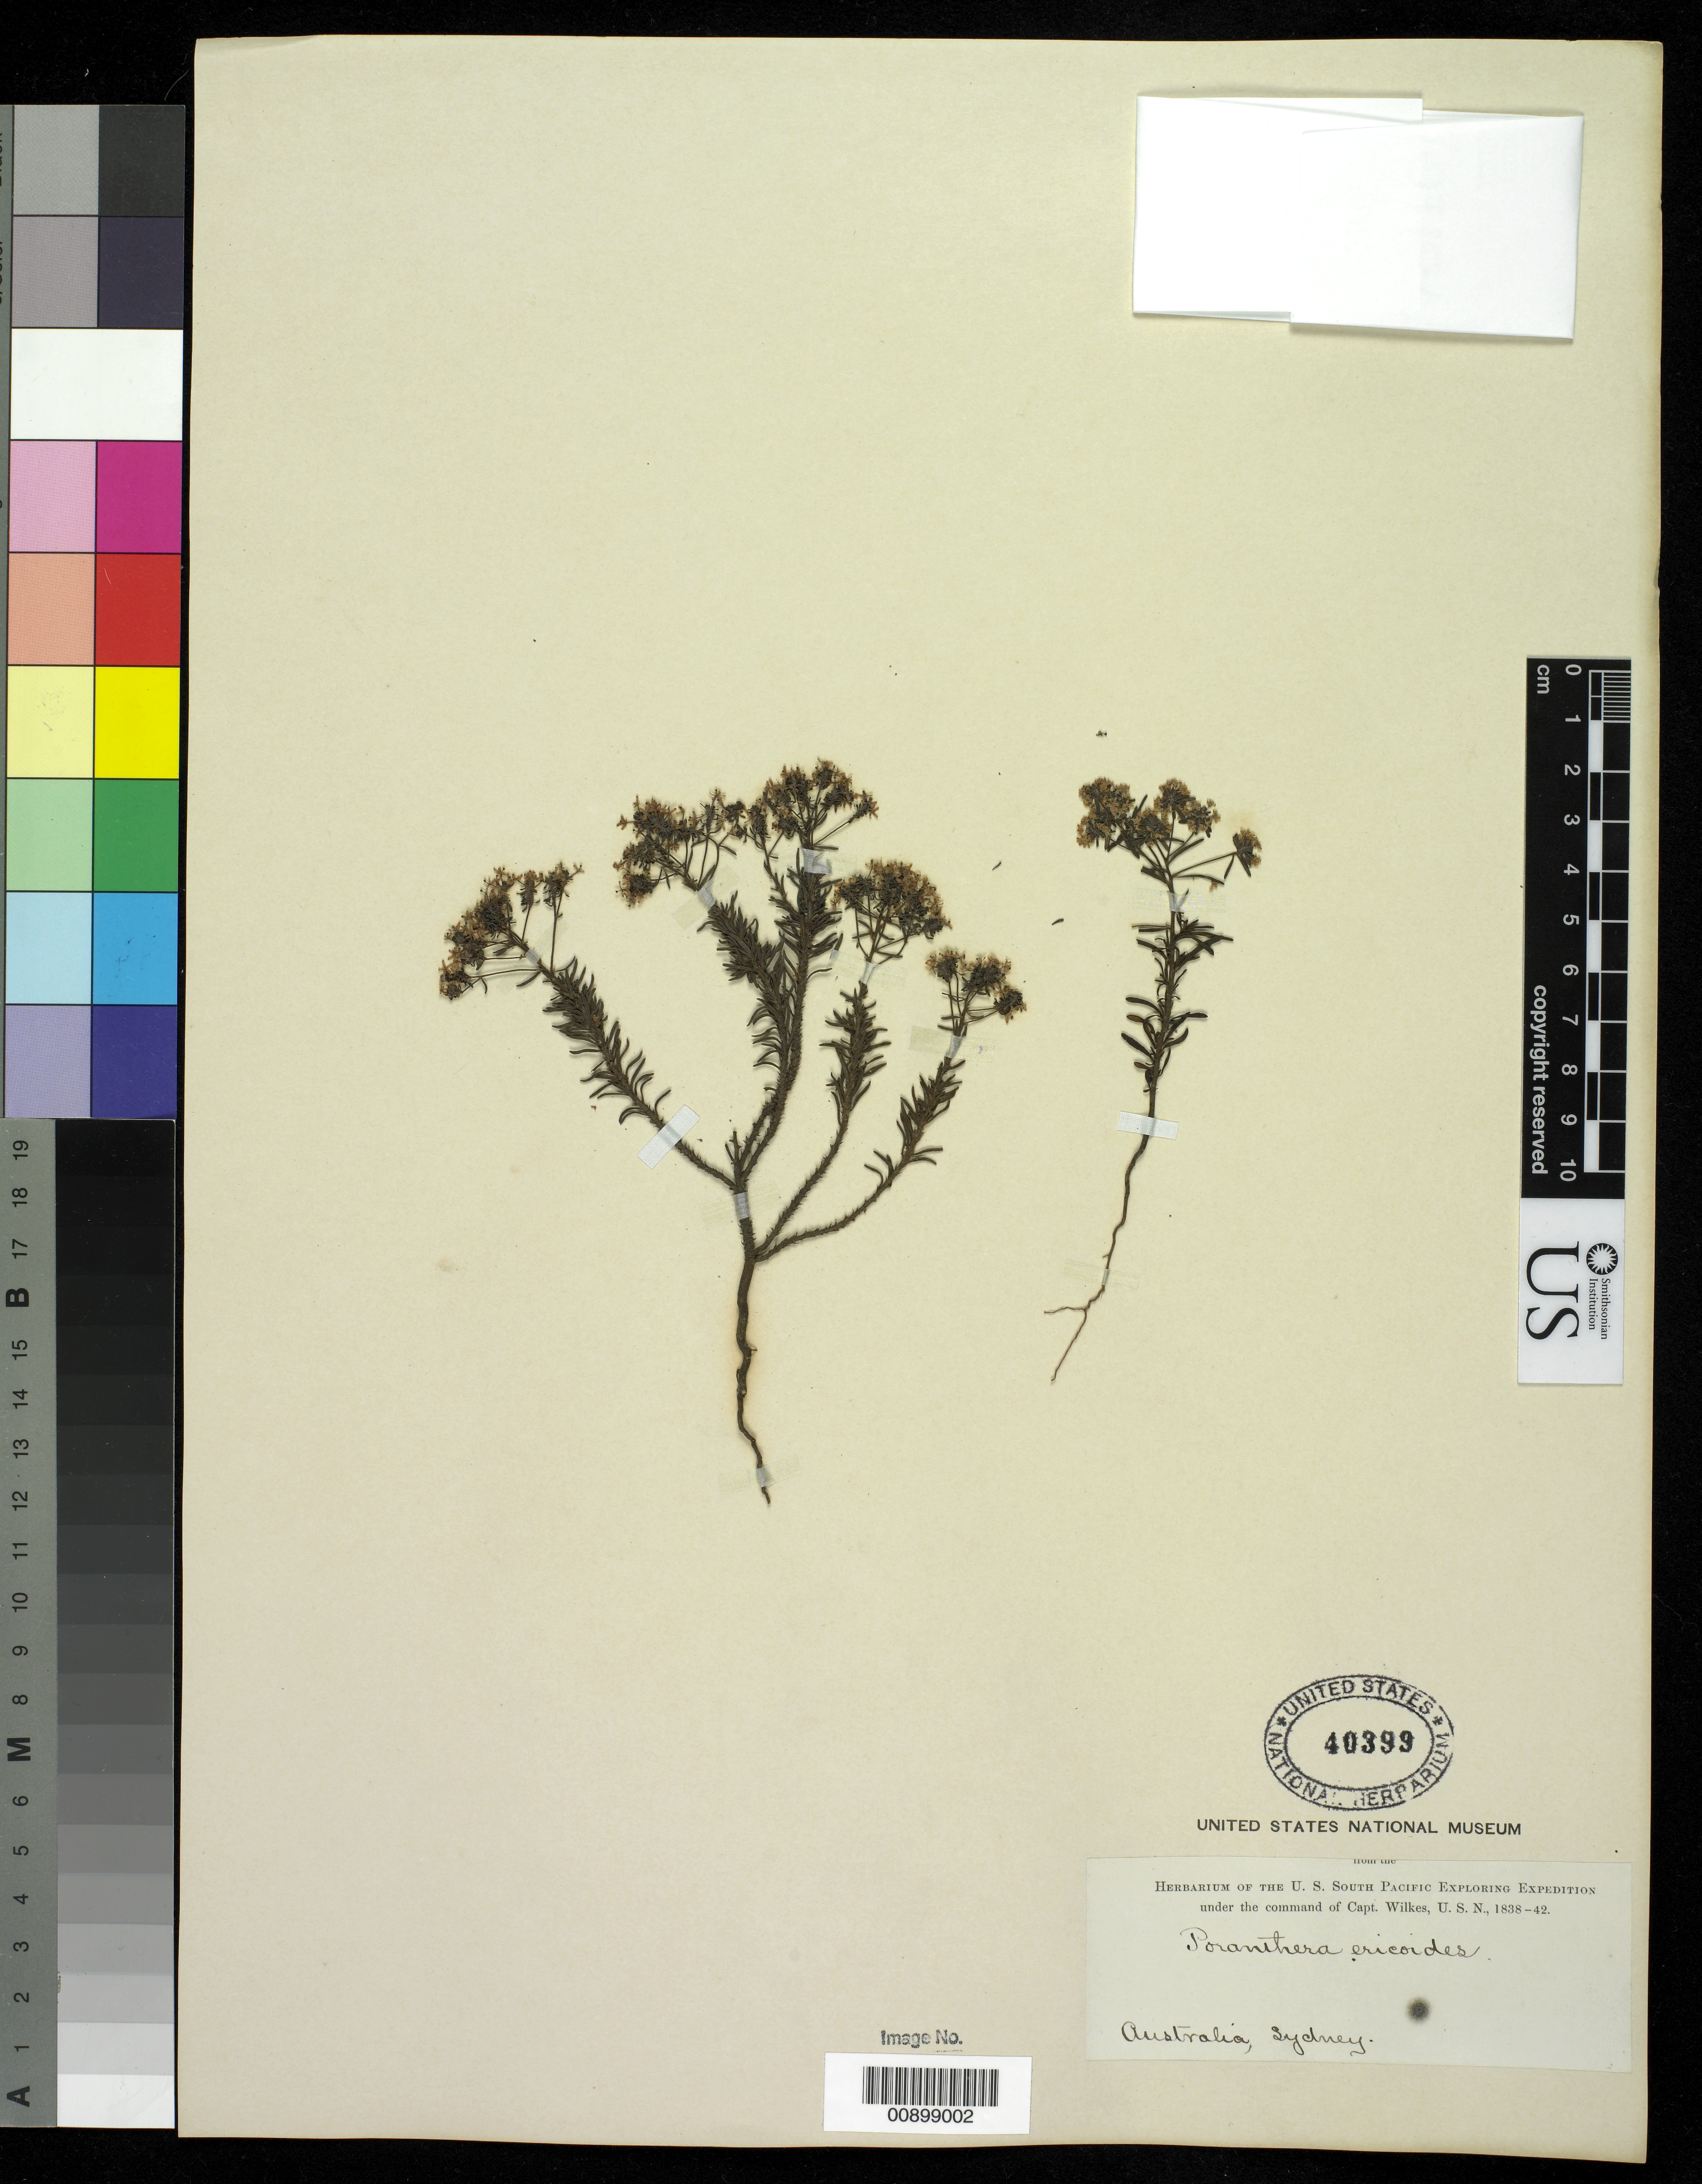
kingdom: Plantae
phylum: Tracheophyta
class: Magnoliopsida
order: Malpighiales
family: Phyllanthaceae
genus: Poranthera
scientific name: Poranthera ericoides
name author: Klotzsch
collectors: Wilkes Explor. Exped.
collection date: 1838/1842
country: Australia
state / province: New South Wales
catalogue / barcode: US 40399